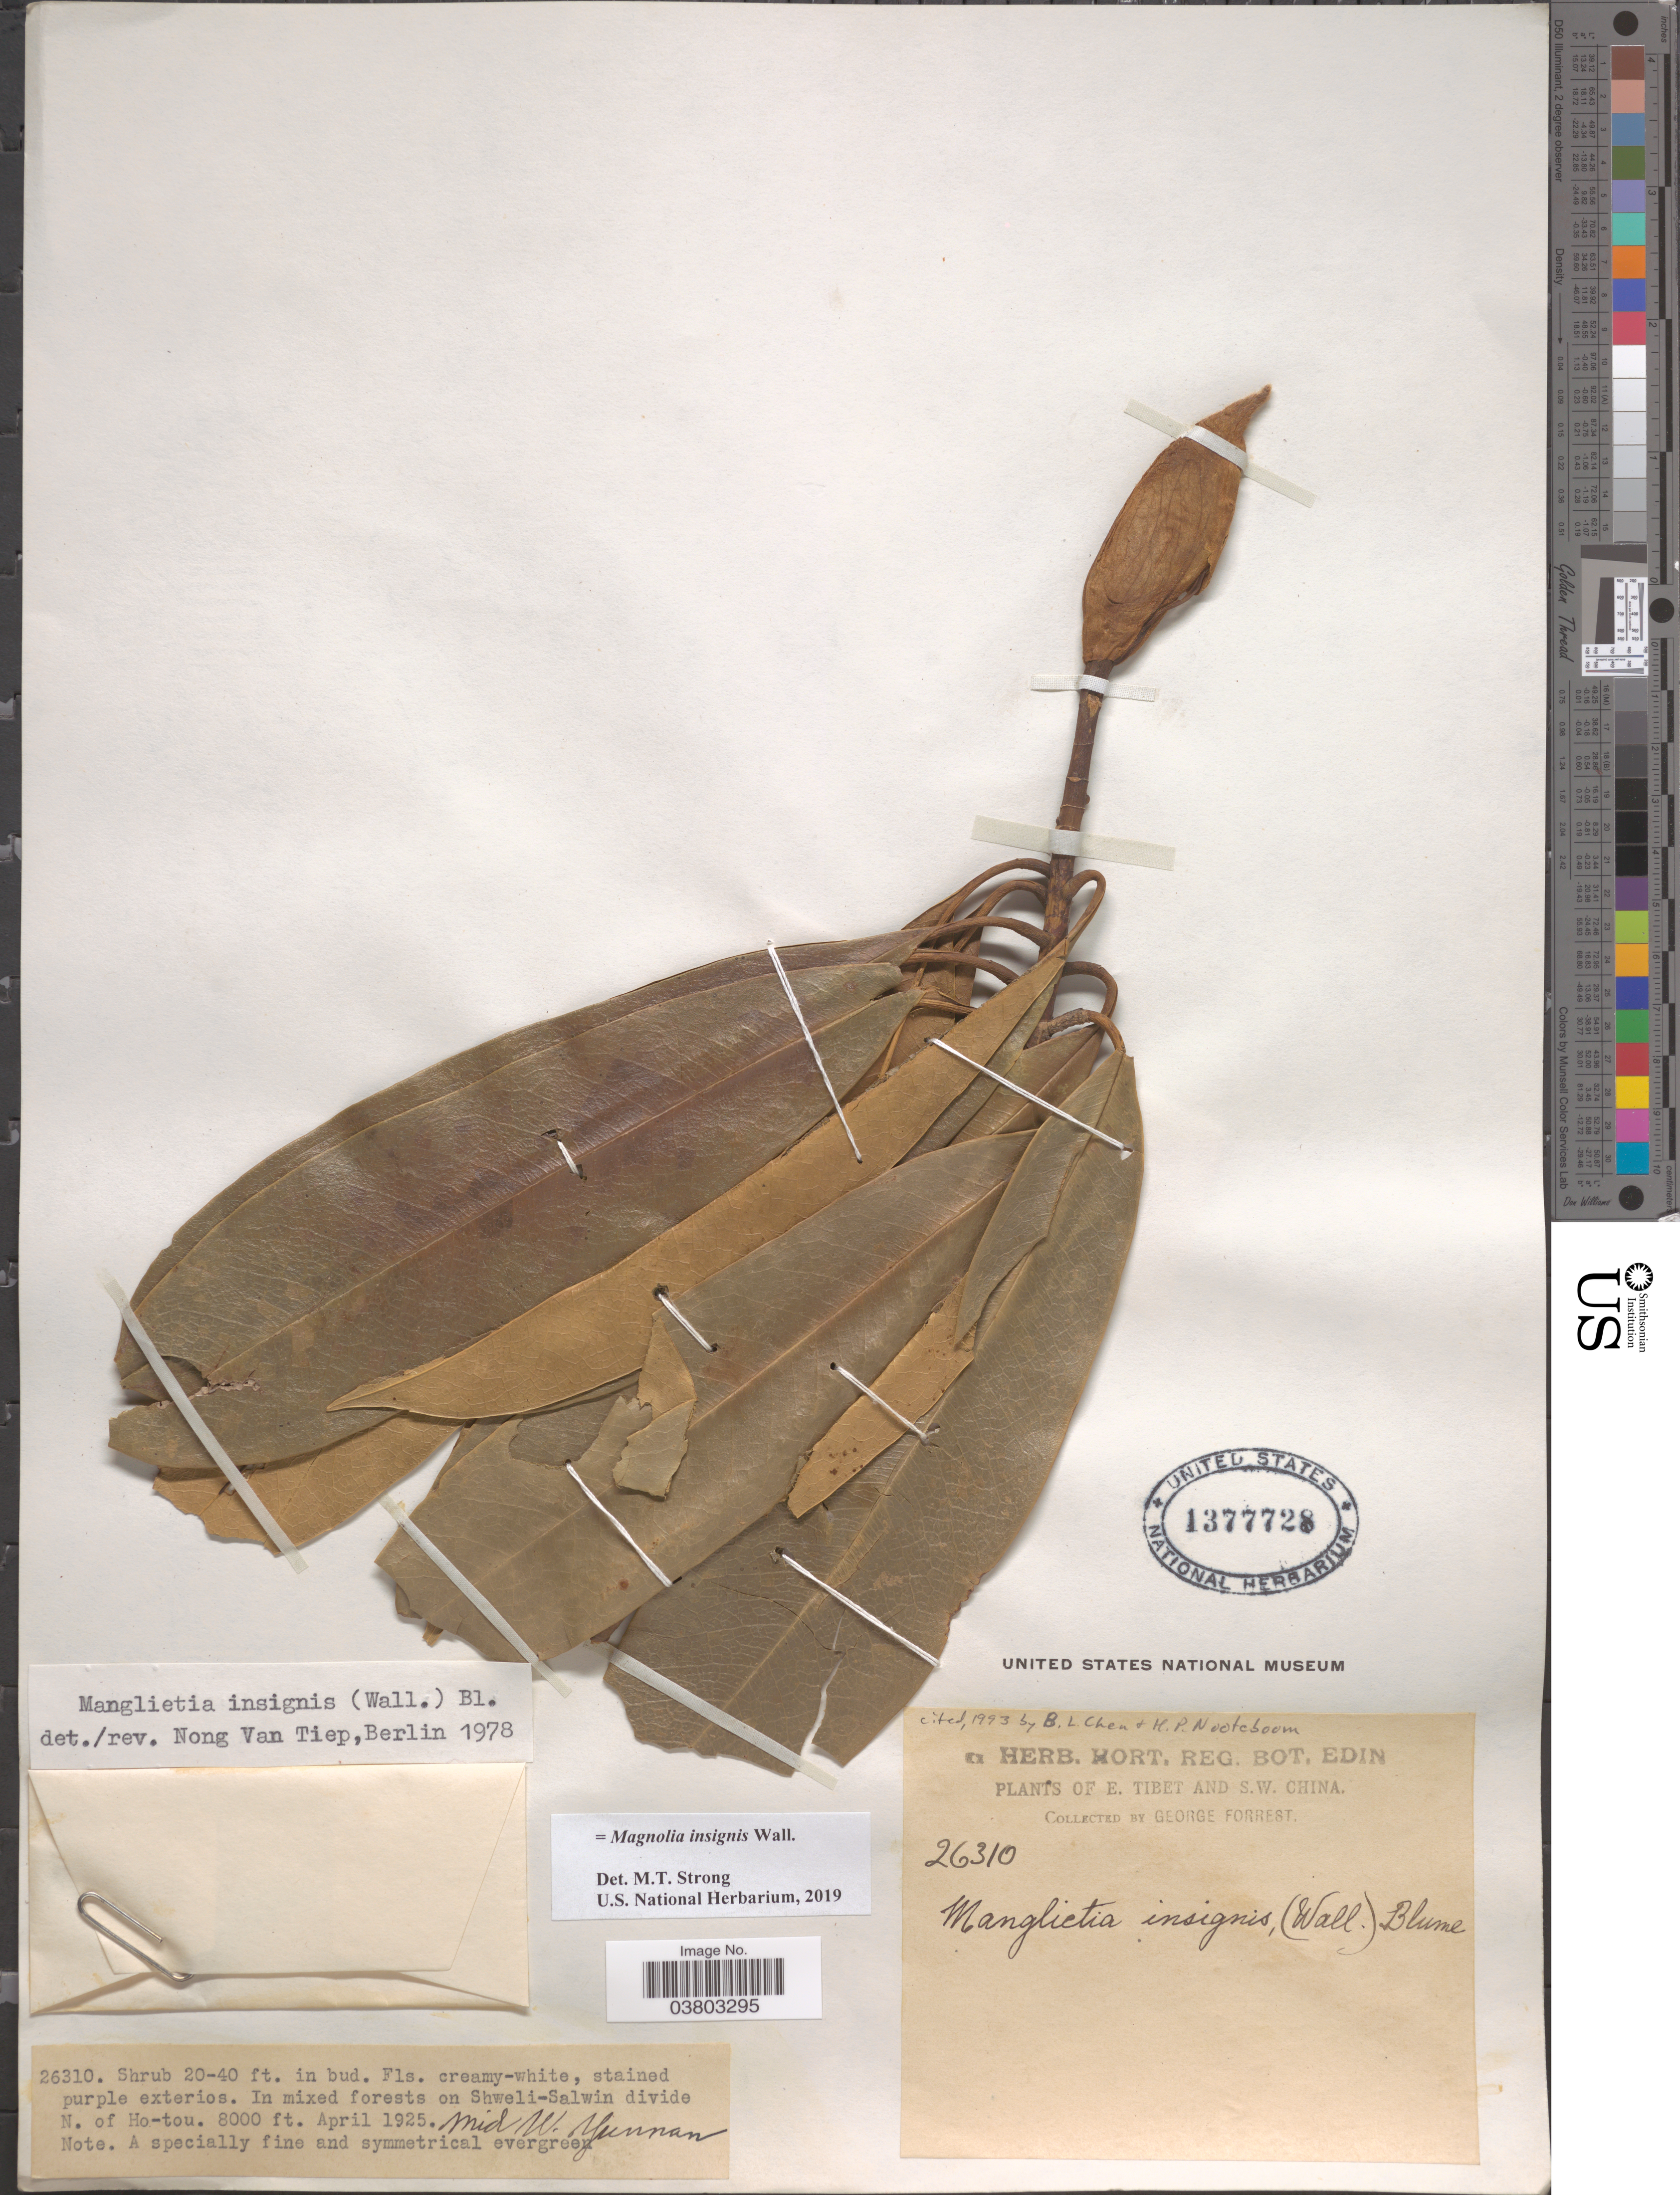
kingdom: Plantae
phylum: Tracheophyta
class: Magnoliopsida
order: Magnoliales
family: Magnoliaceae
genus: Magnolia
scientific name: Magnolia insignis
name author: Wall.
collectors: G. Forrest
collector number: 26310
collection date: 1925-04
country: China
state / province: Yunnan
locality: Mid W. Yunnan. S.W. China. In mixed forests on Shweli-Salwin divide N. of Ho-tou.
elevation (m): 2438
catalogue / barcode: US 1377728